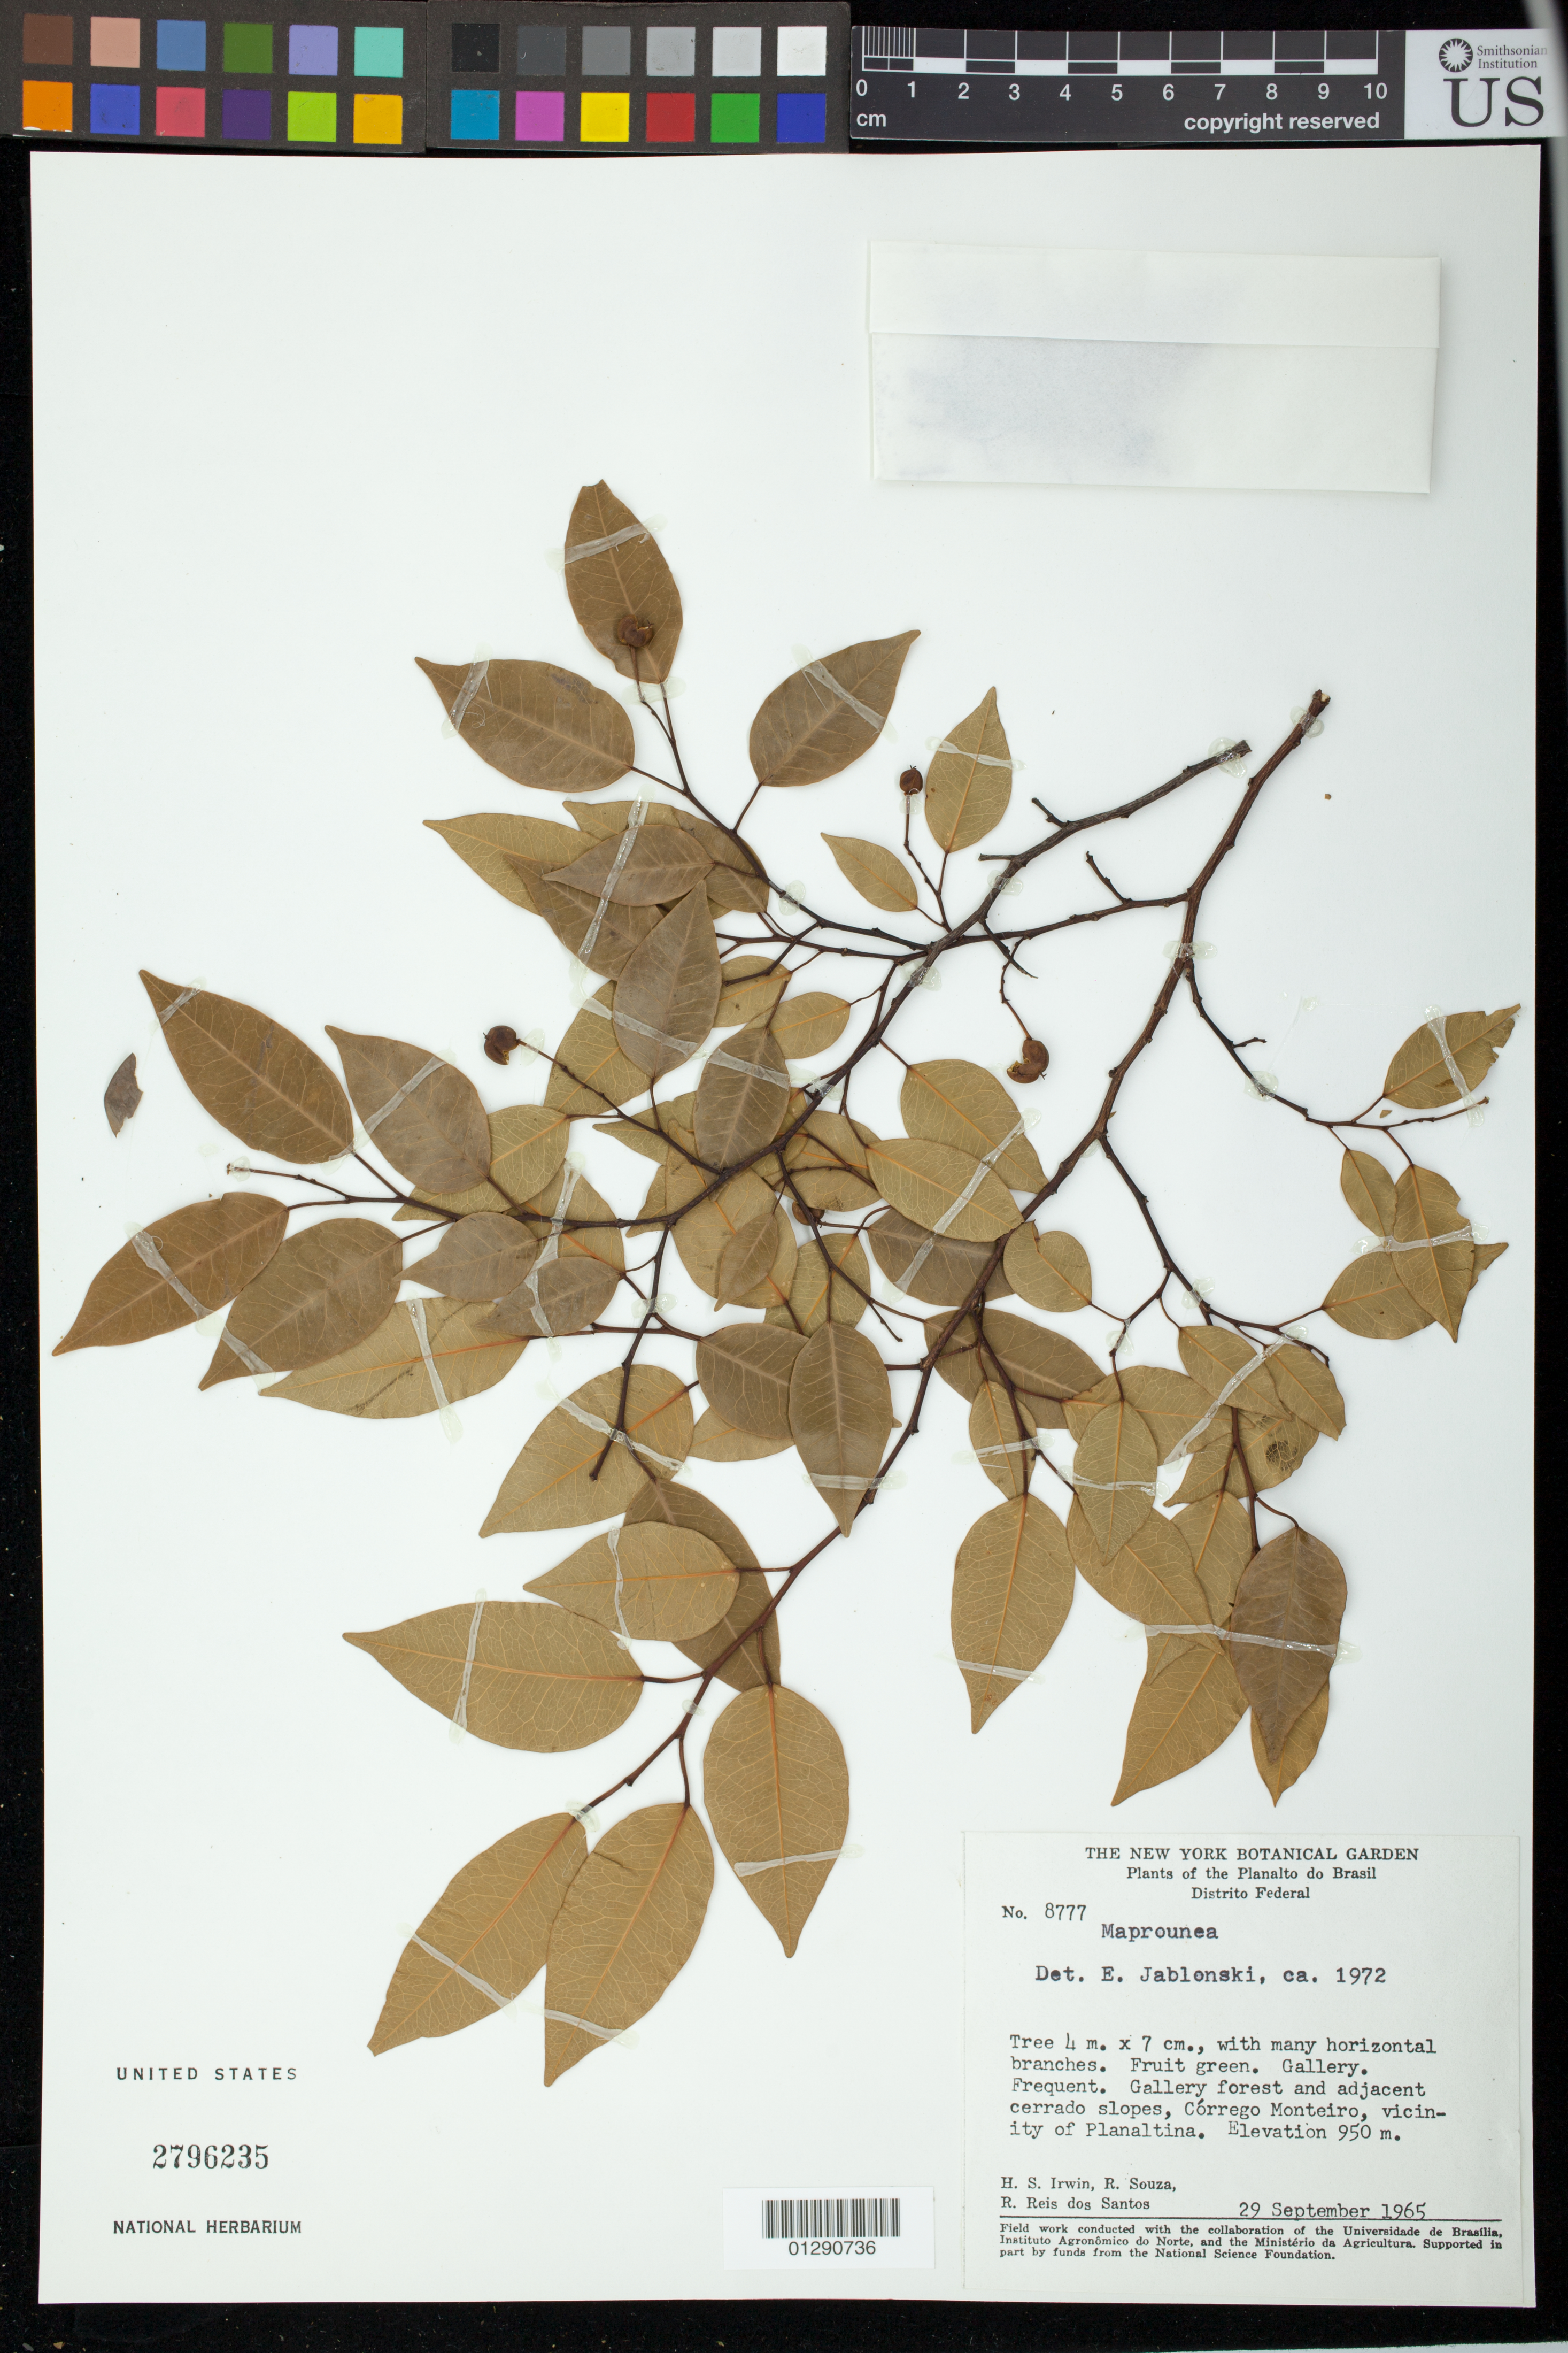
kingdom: Plantae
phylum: Tracheophyta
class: Magnoliopsida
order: Malpighiales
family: Euphorbiaceae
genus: Maprounea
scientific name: Maprounea guianensis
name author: Aubl.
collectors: H. Irwin, R. Souza & R. Reis dos Santos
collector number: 8777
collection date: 1965-09-29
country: Brazil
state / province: Distrito Federal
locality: Corrego Monteiro, vicinity of Planaltina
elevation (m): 950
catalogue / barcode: US 2796235